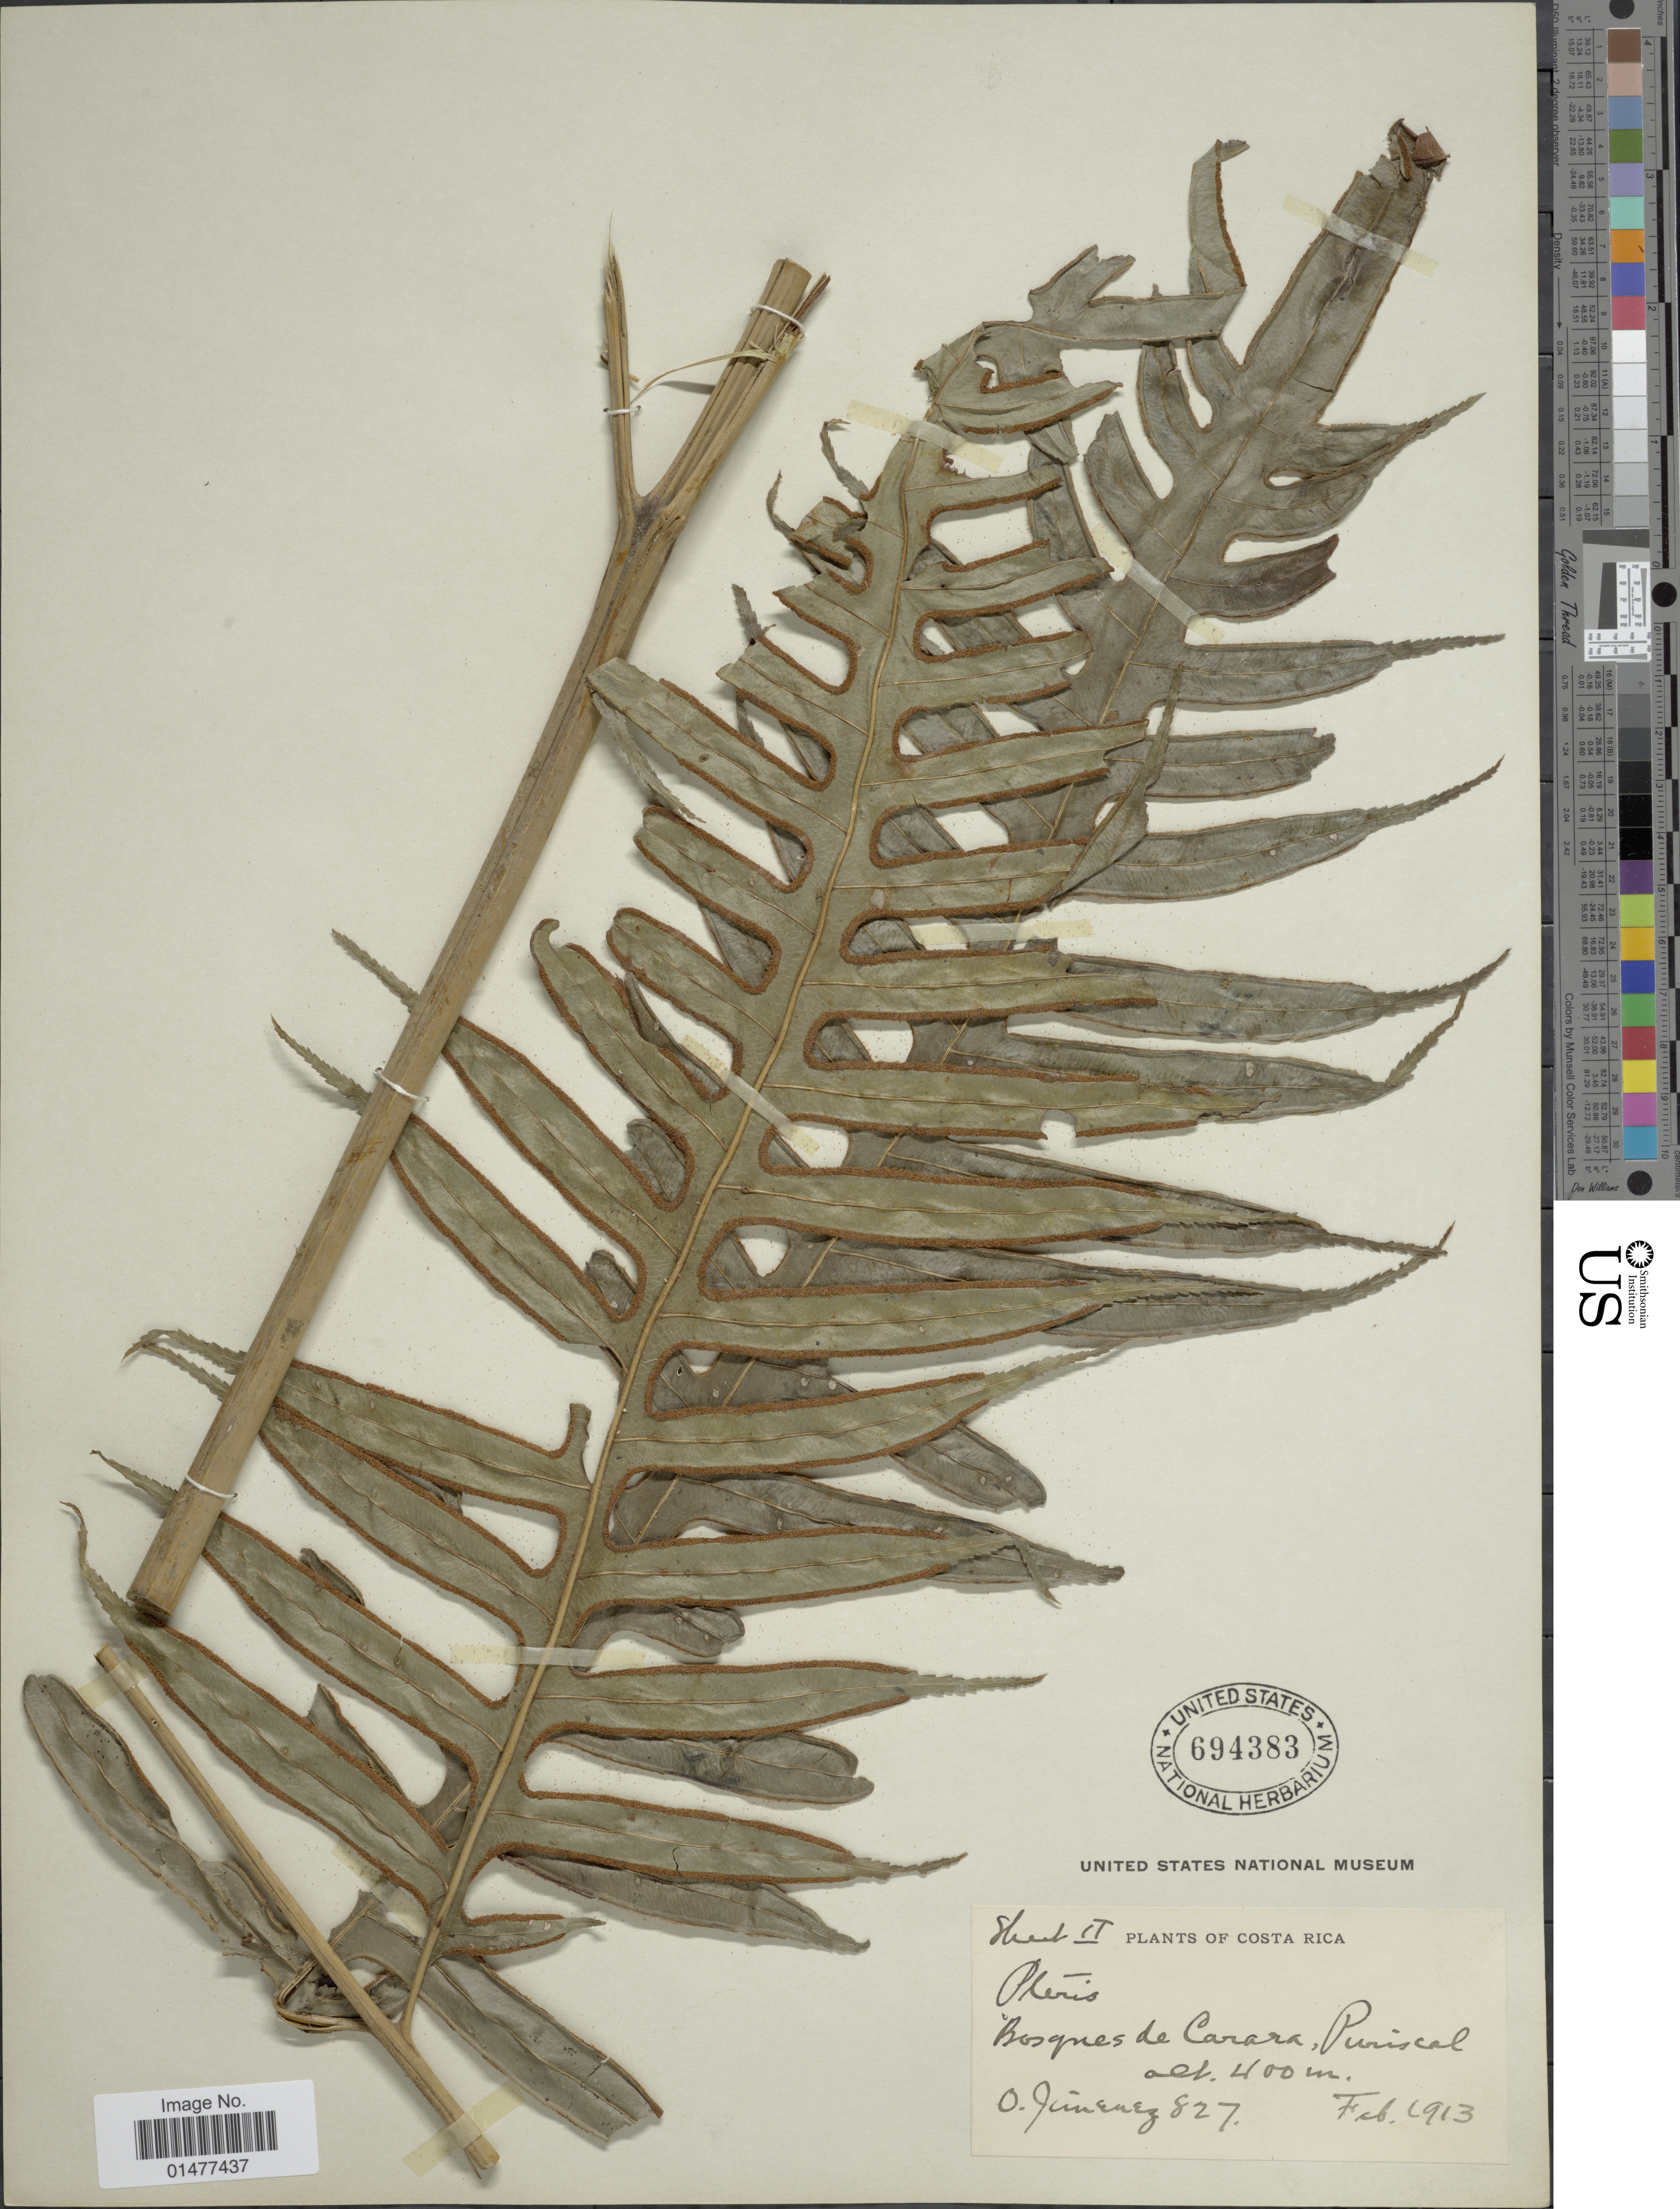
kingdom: Plantae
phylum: Tracheophyta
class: Polypodiopsida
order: Polypodiales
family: Pteridaceae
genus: Pteris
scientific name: Pteris altissima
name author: Poir.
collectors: O. Jiménez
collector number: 827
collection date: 1913-02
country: Costa Rica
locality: Bosques de Carara, Puriscal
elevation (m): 400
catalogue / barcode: US 6943838